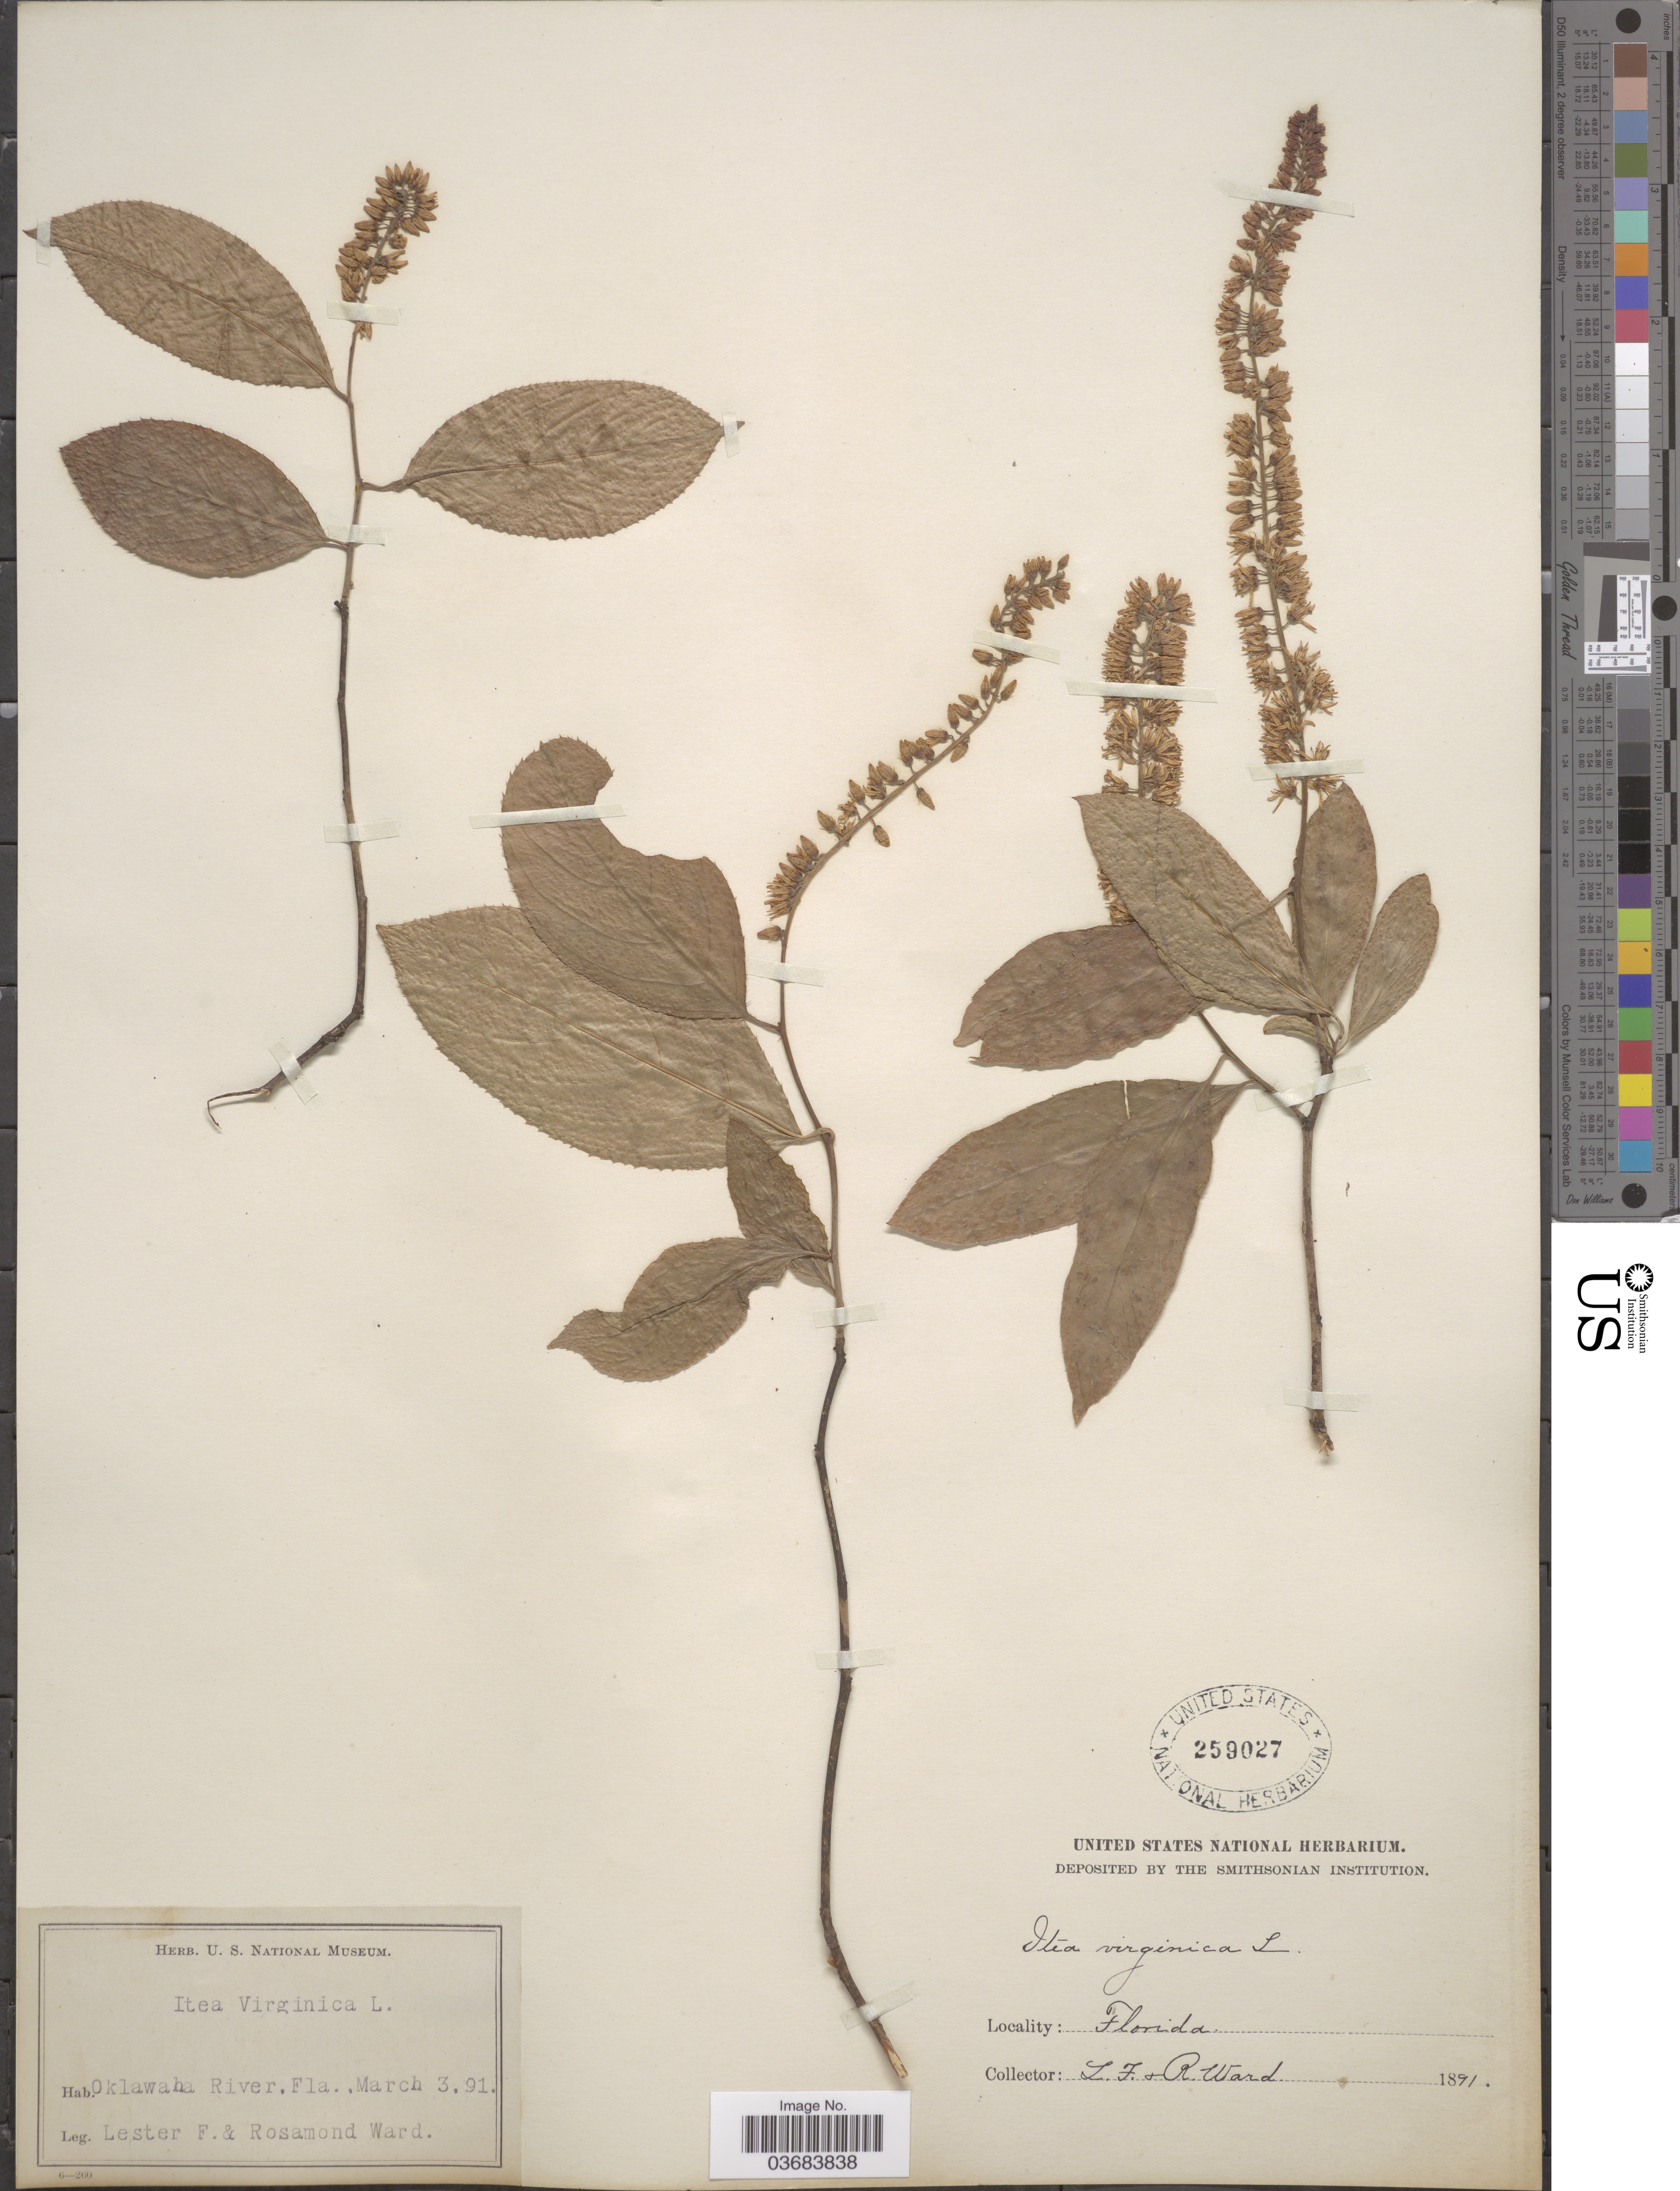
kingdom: Plantae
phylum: Tracheophyta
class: Magnoliopsida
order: Saxifragales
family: Iteaceae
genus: Itea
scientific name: Itea virginica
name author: L.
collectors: L. Ward & R. Ward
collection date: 1891-03-03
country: United States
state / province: Florida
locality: Oklawaha River.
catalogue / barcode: US 259027